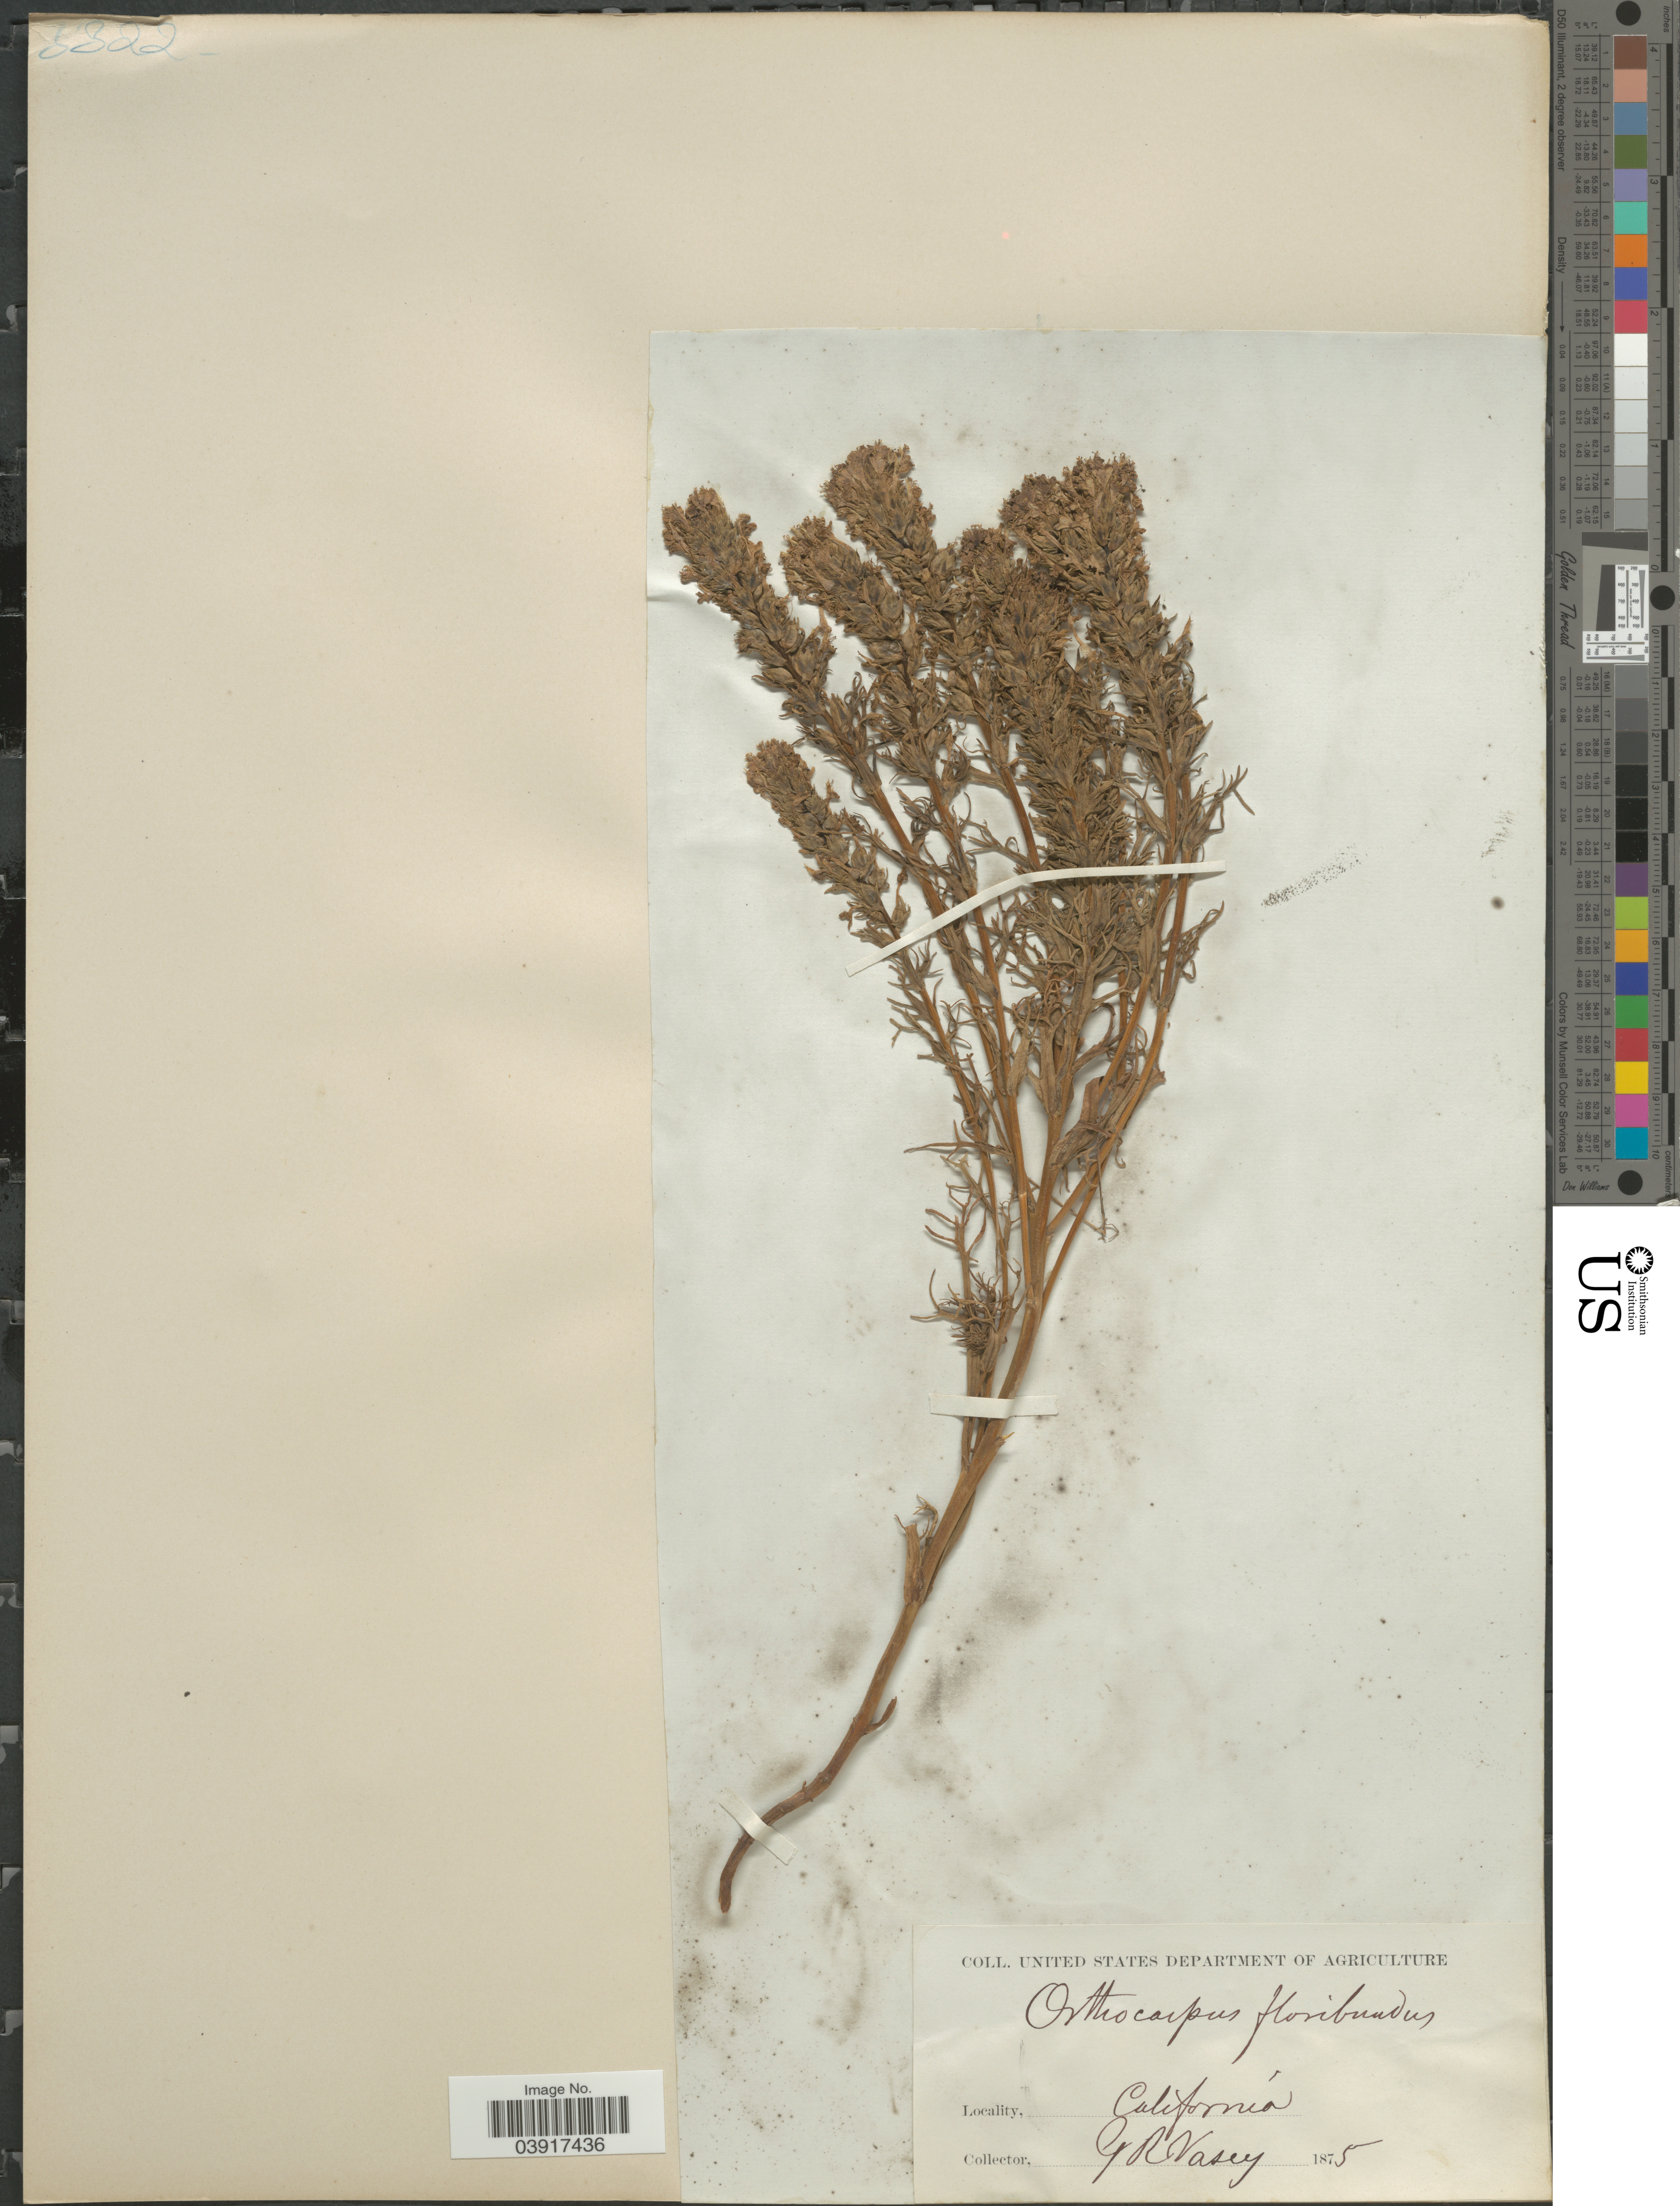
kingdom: Plantae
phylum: Tracheophyta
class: Magnoliopsida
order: Lamiales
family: Orobanchaceae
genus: Orthocarpus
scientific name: Orthocarpus floribundus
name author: Benth.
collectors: G. R. Vasey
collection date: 1875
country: United States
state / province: California